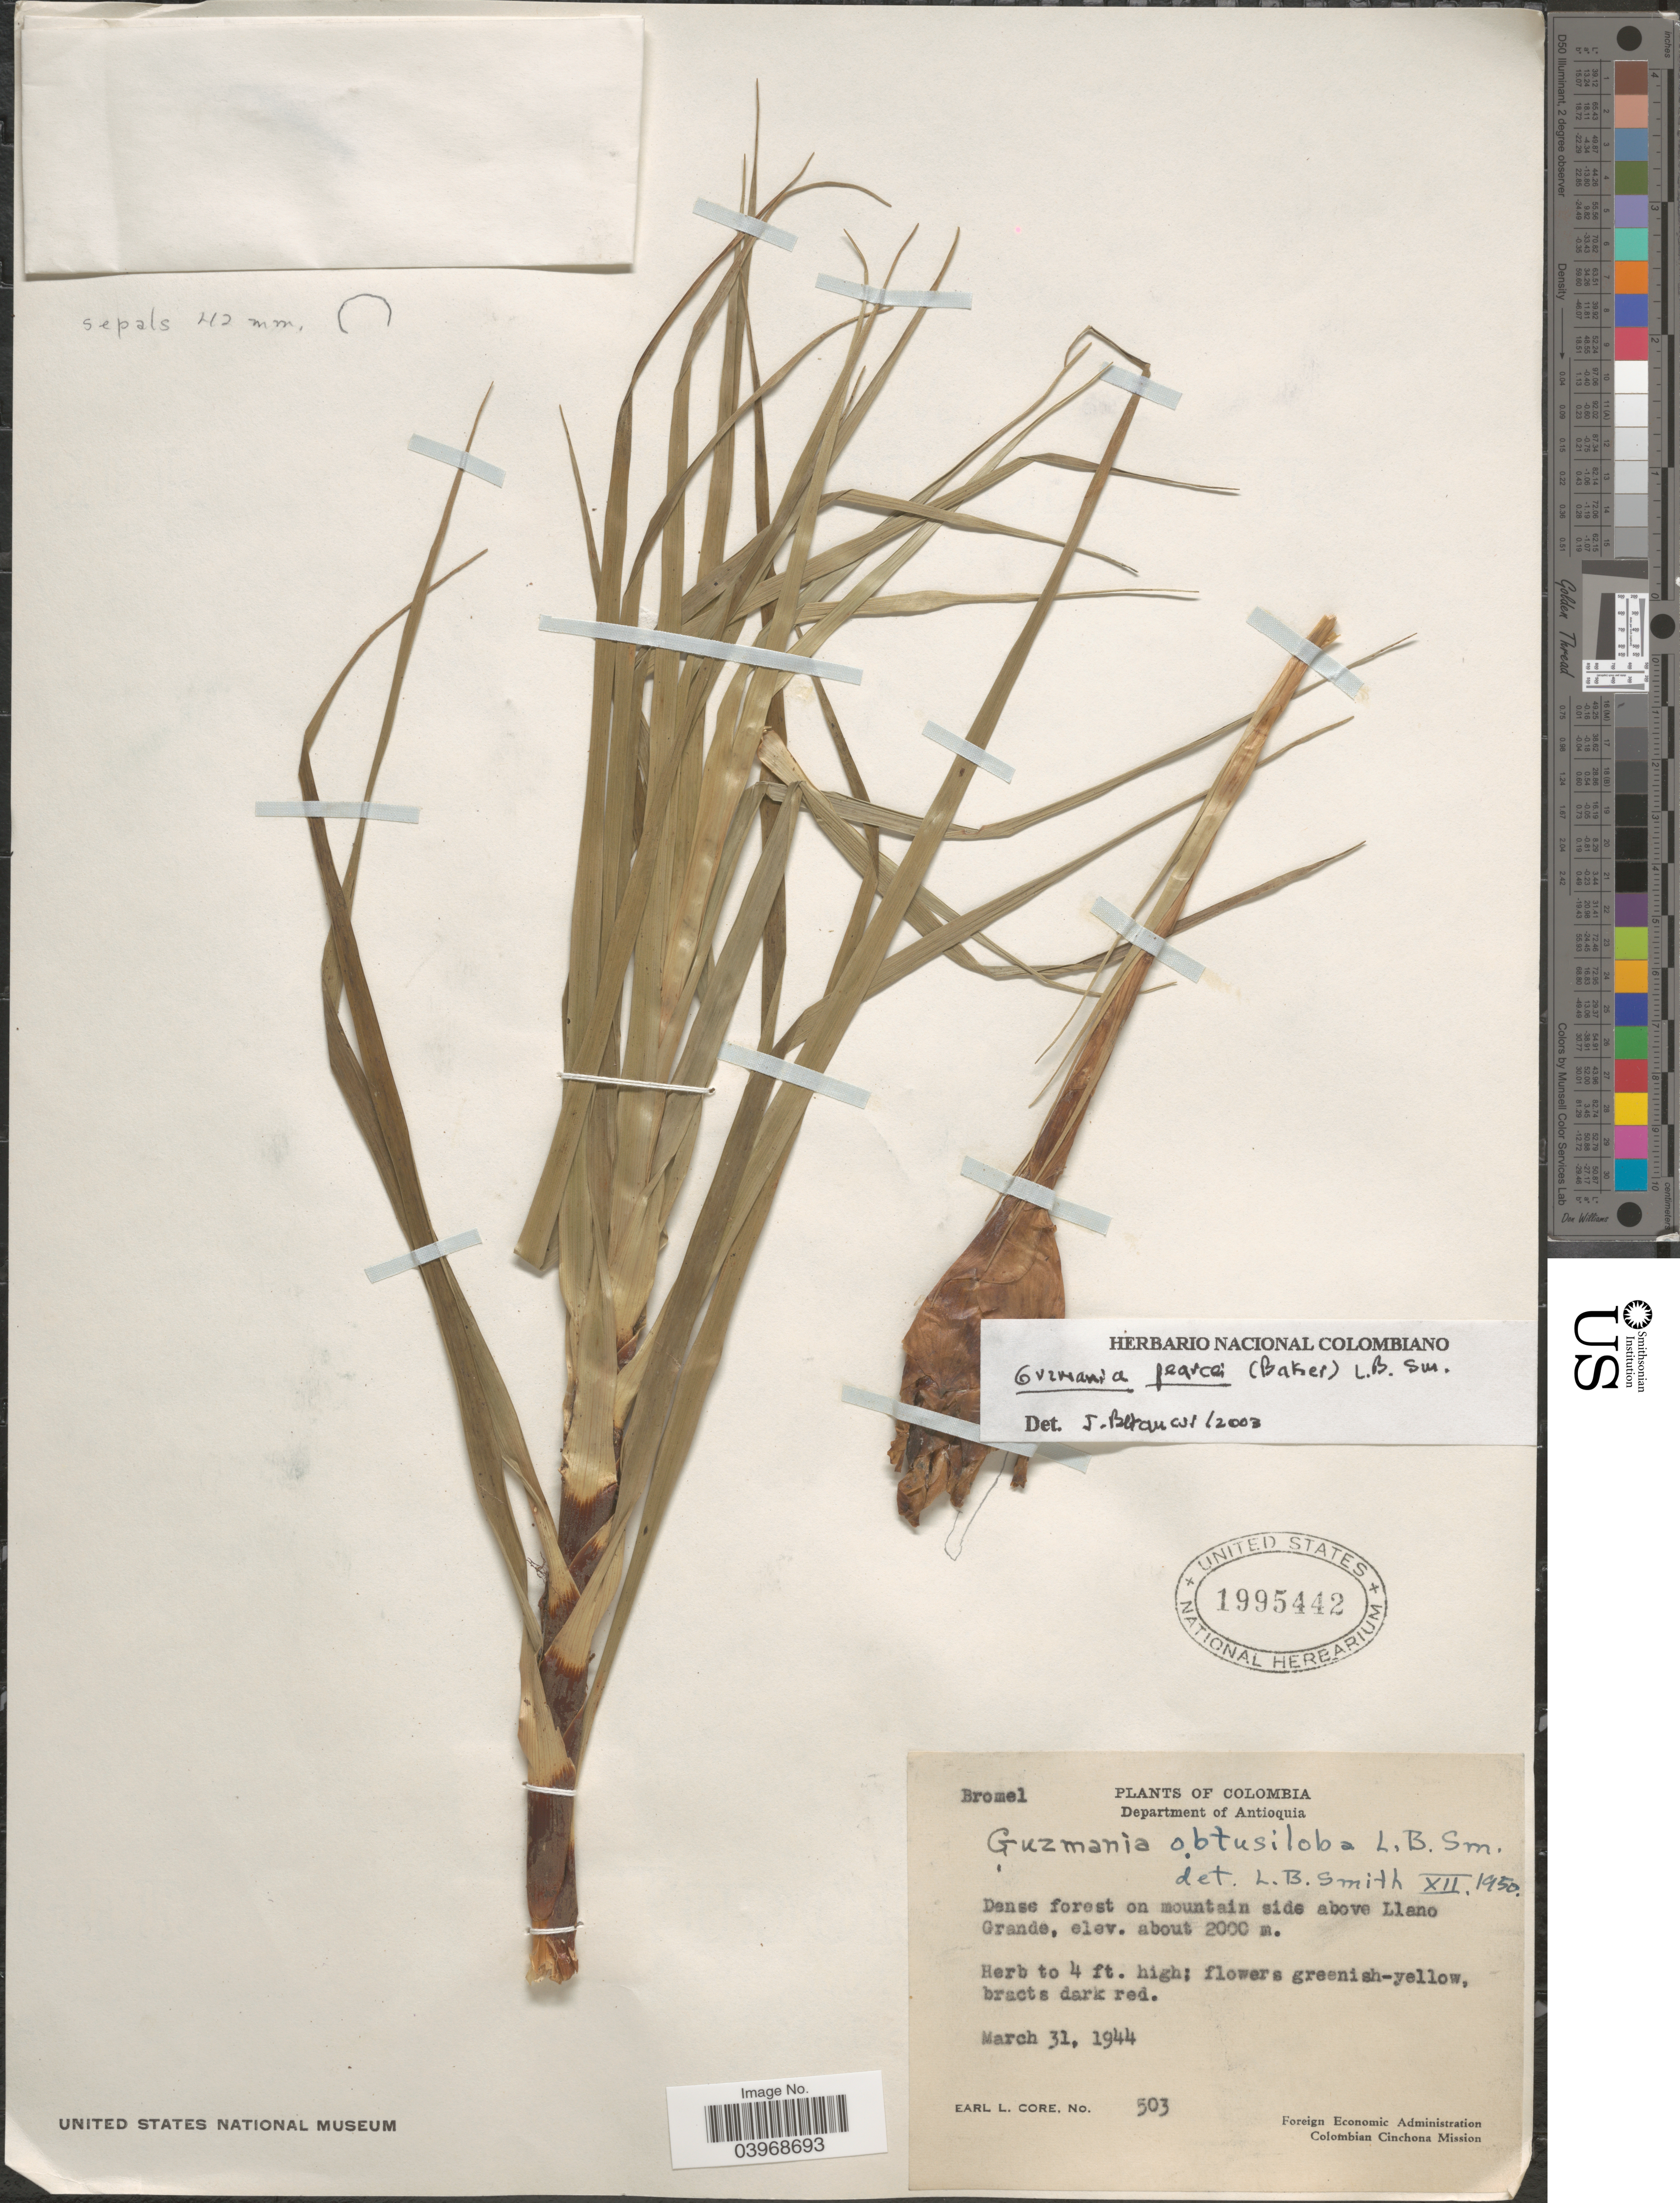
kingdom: Plantae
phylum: Tracheophyta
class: Liliopsida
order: Poales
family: Bromeliaceae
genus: Guzmania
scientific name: Guzmania pearcei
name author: L.B. Sm.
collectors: E. L. Core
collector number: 503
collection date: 1944-03-31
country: Colombia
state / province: Antioquia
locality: Department of Antioquia. Dense forest on mountain side above Llano Grande.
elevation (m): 2000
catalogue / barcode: US 1995442